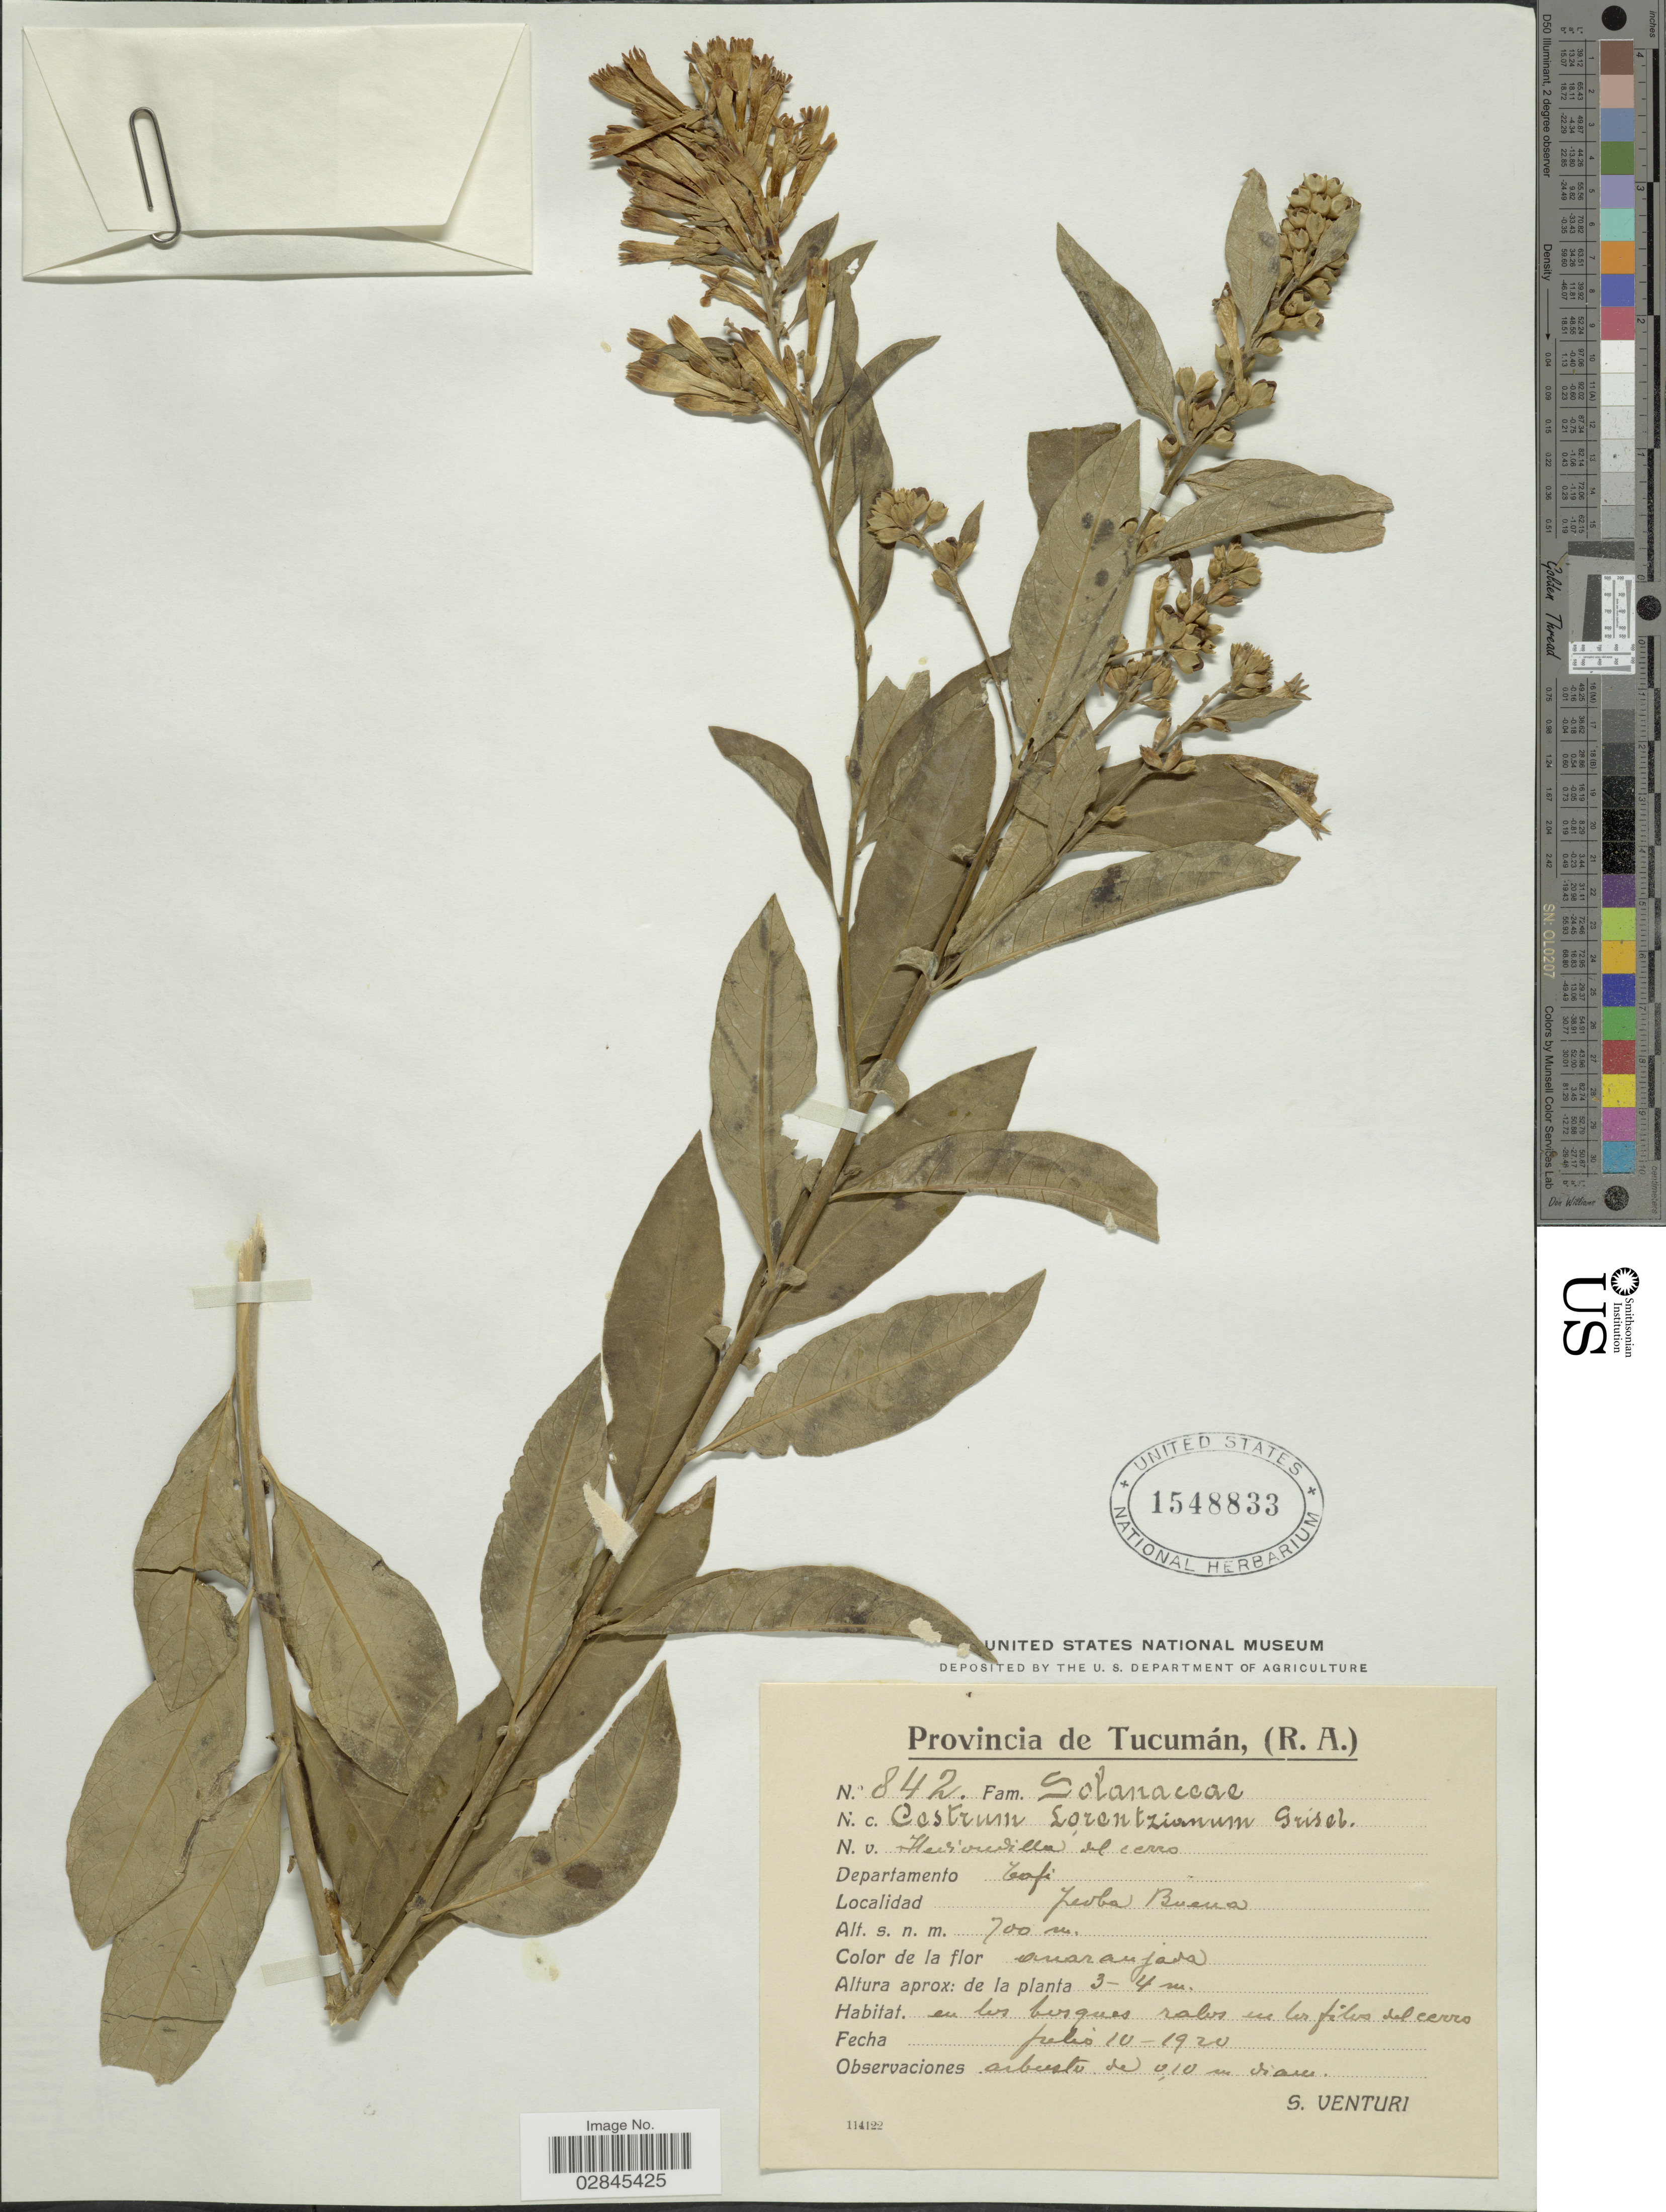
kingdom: Plantae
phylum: Tracheophyta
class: Magnoliopsida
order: Solanales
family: Solanaceae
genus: Cestrum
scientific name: Cestrum lorentzianum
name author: Griseb.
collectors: S. Venturi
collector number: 842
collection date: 1920-07-10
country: Argentina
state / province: Tucuman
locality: Departamento Tafi. Yerba Buena.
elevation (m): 700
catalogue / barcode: US 1548833